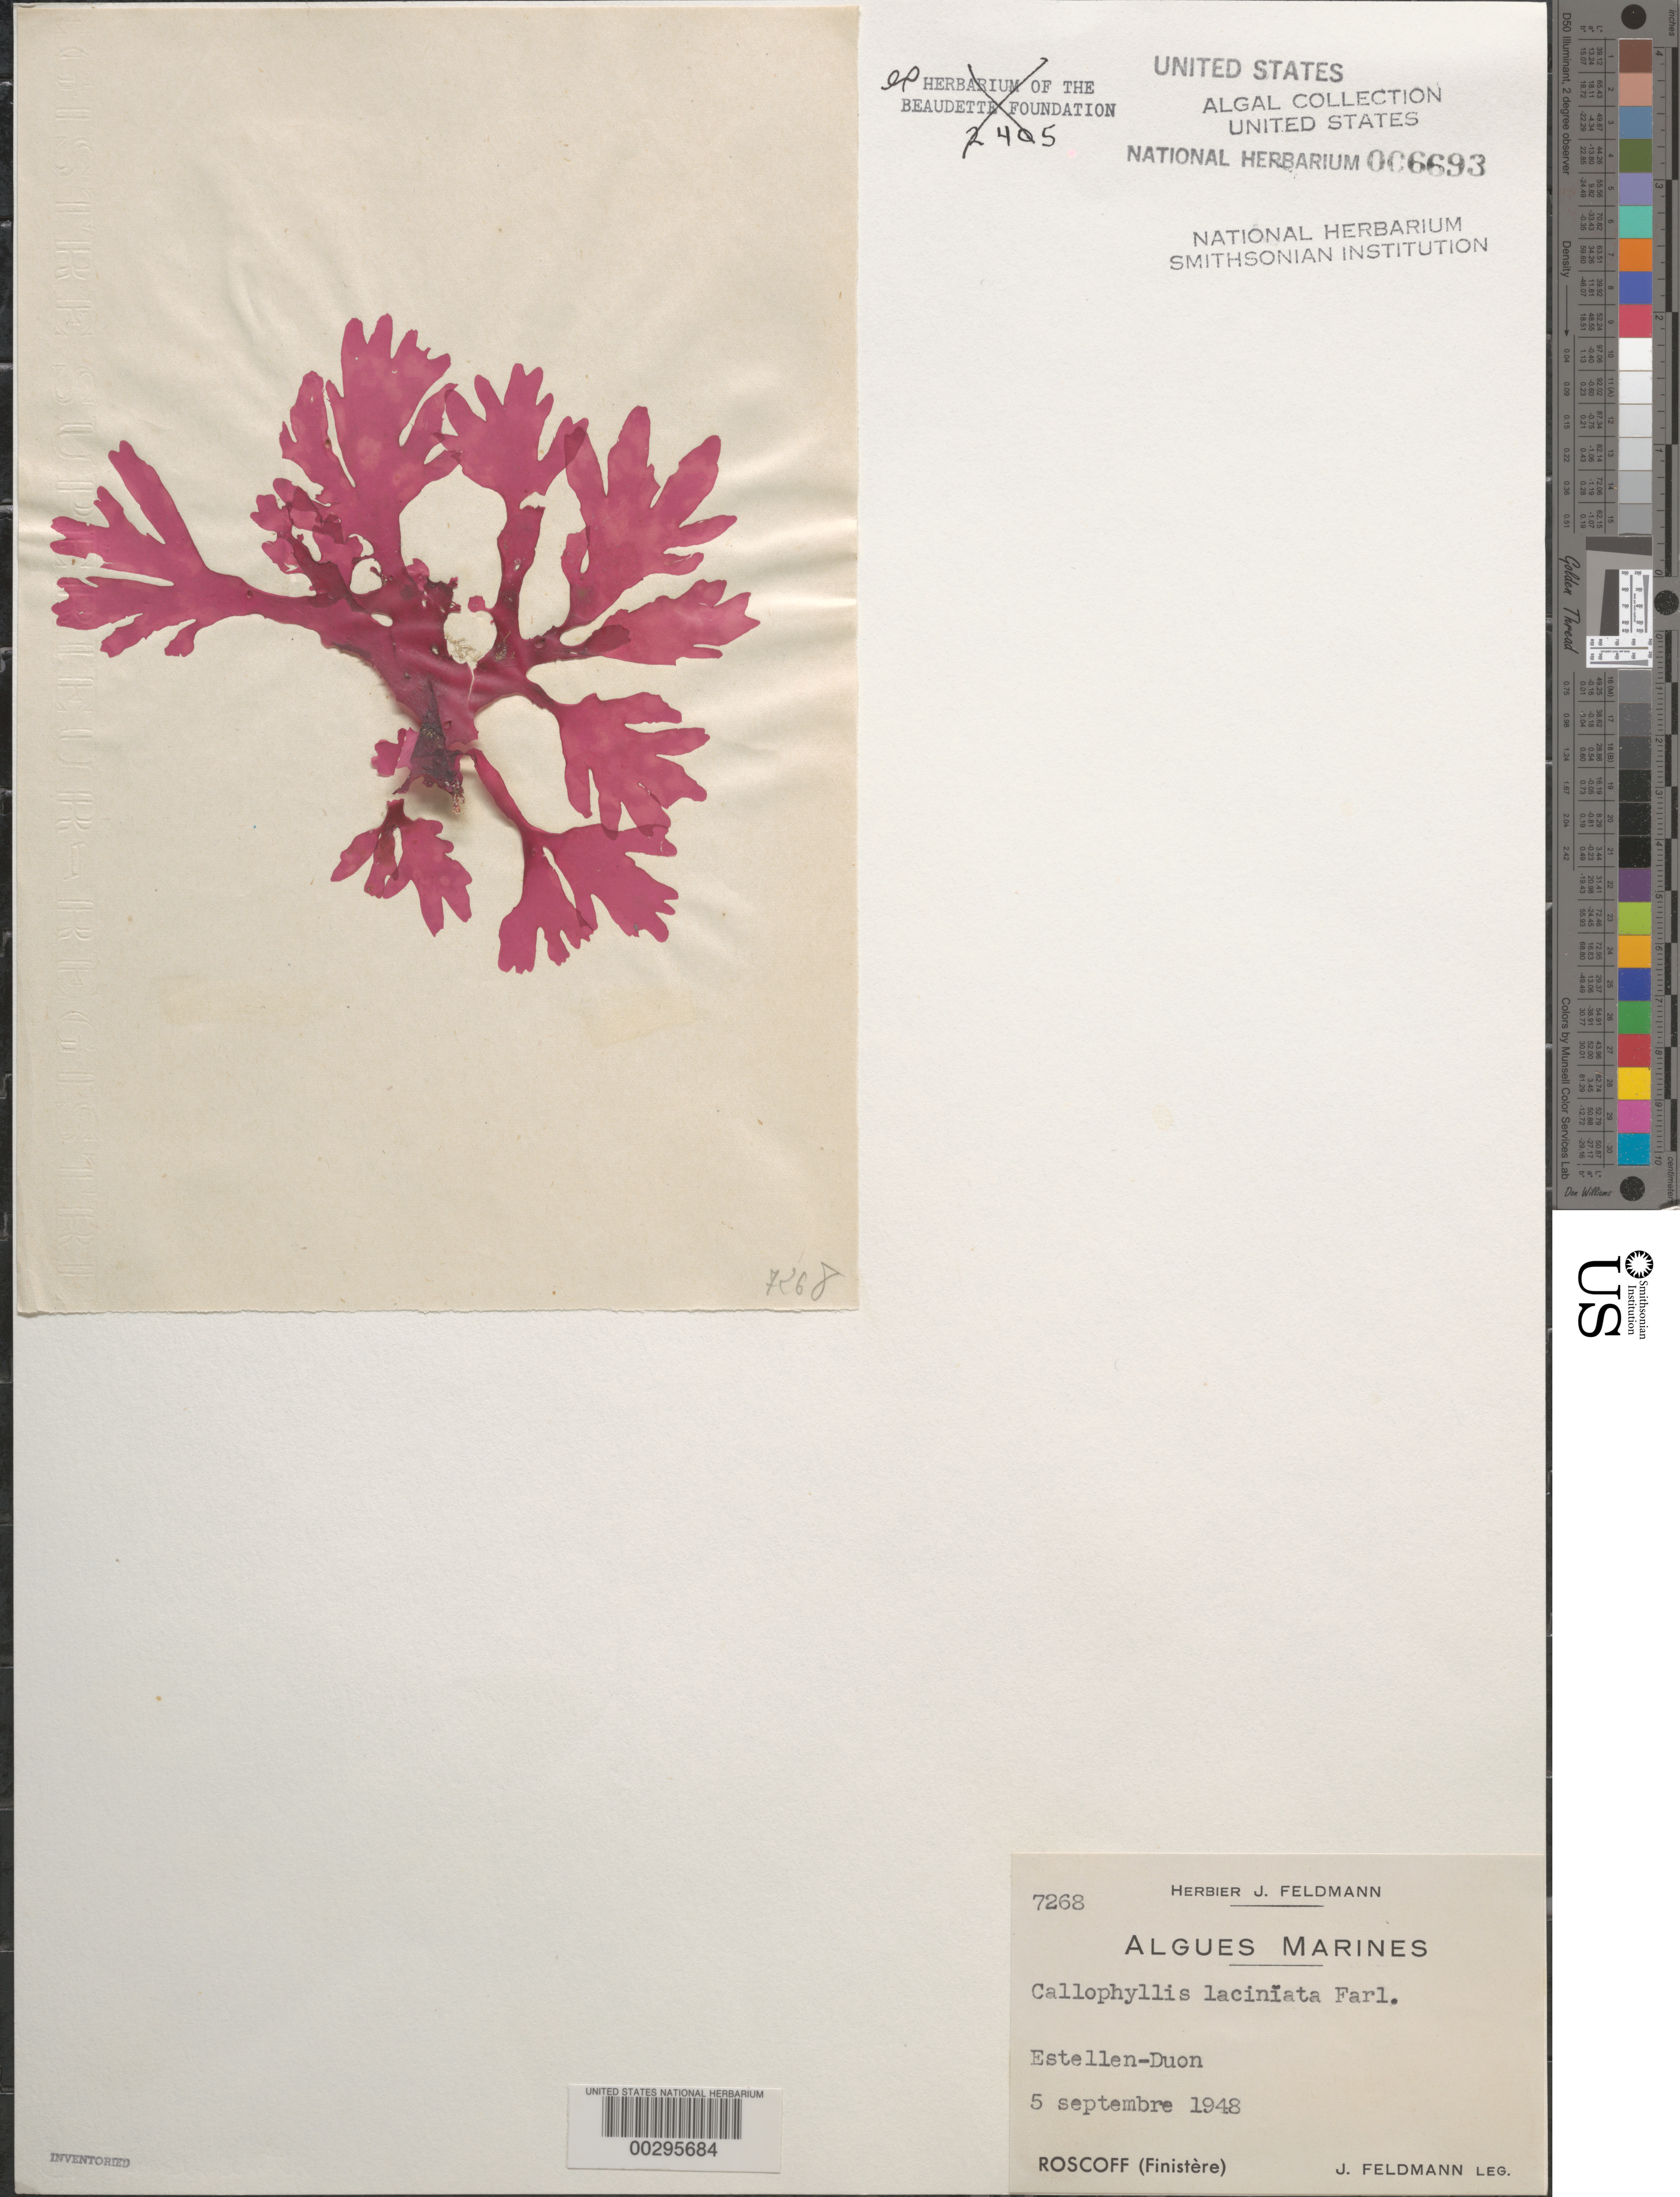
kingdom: Plantae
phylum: Rhodophyta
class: Florideophyceae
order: Gigartinales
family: Kallymeniaceae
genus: Metacallophyllis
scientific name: Metacallophyllis laciniata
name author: (Hudson) Vergés & L. Le Gall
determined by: Algae name updating Project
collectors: J. Feldmann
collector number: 7268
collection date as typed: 05 Sep 1948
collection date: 1948-09-05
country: France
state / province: Bretagne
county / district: Finistère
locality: Estellen-duon, roscoff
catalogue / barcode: US 6693